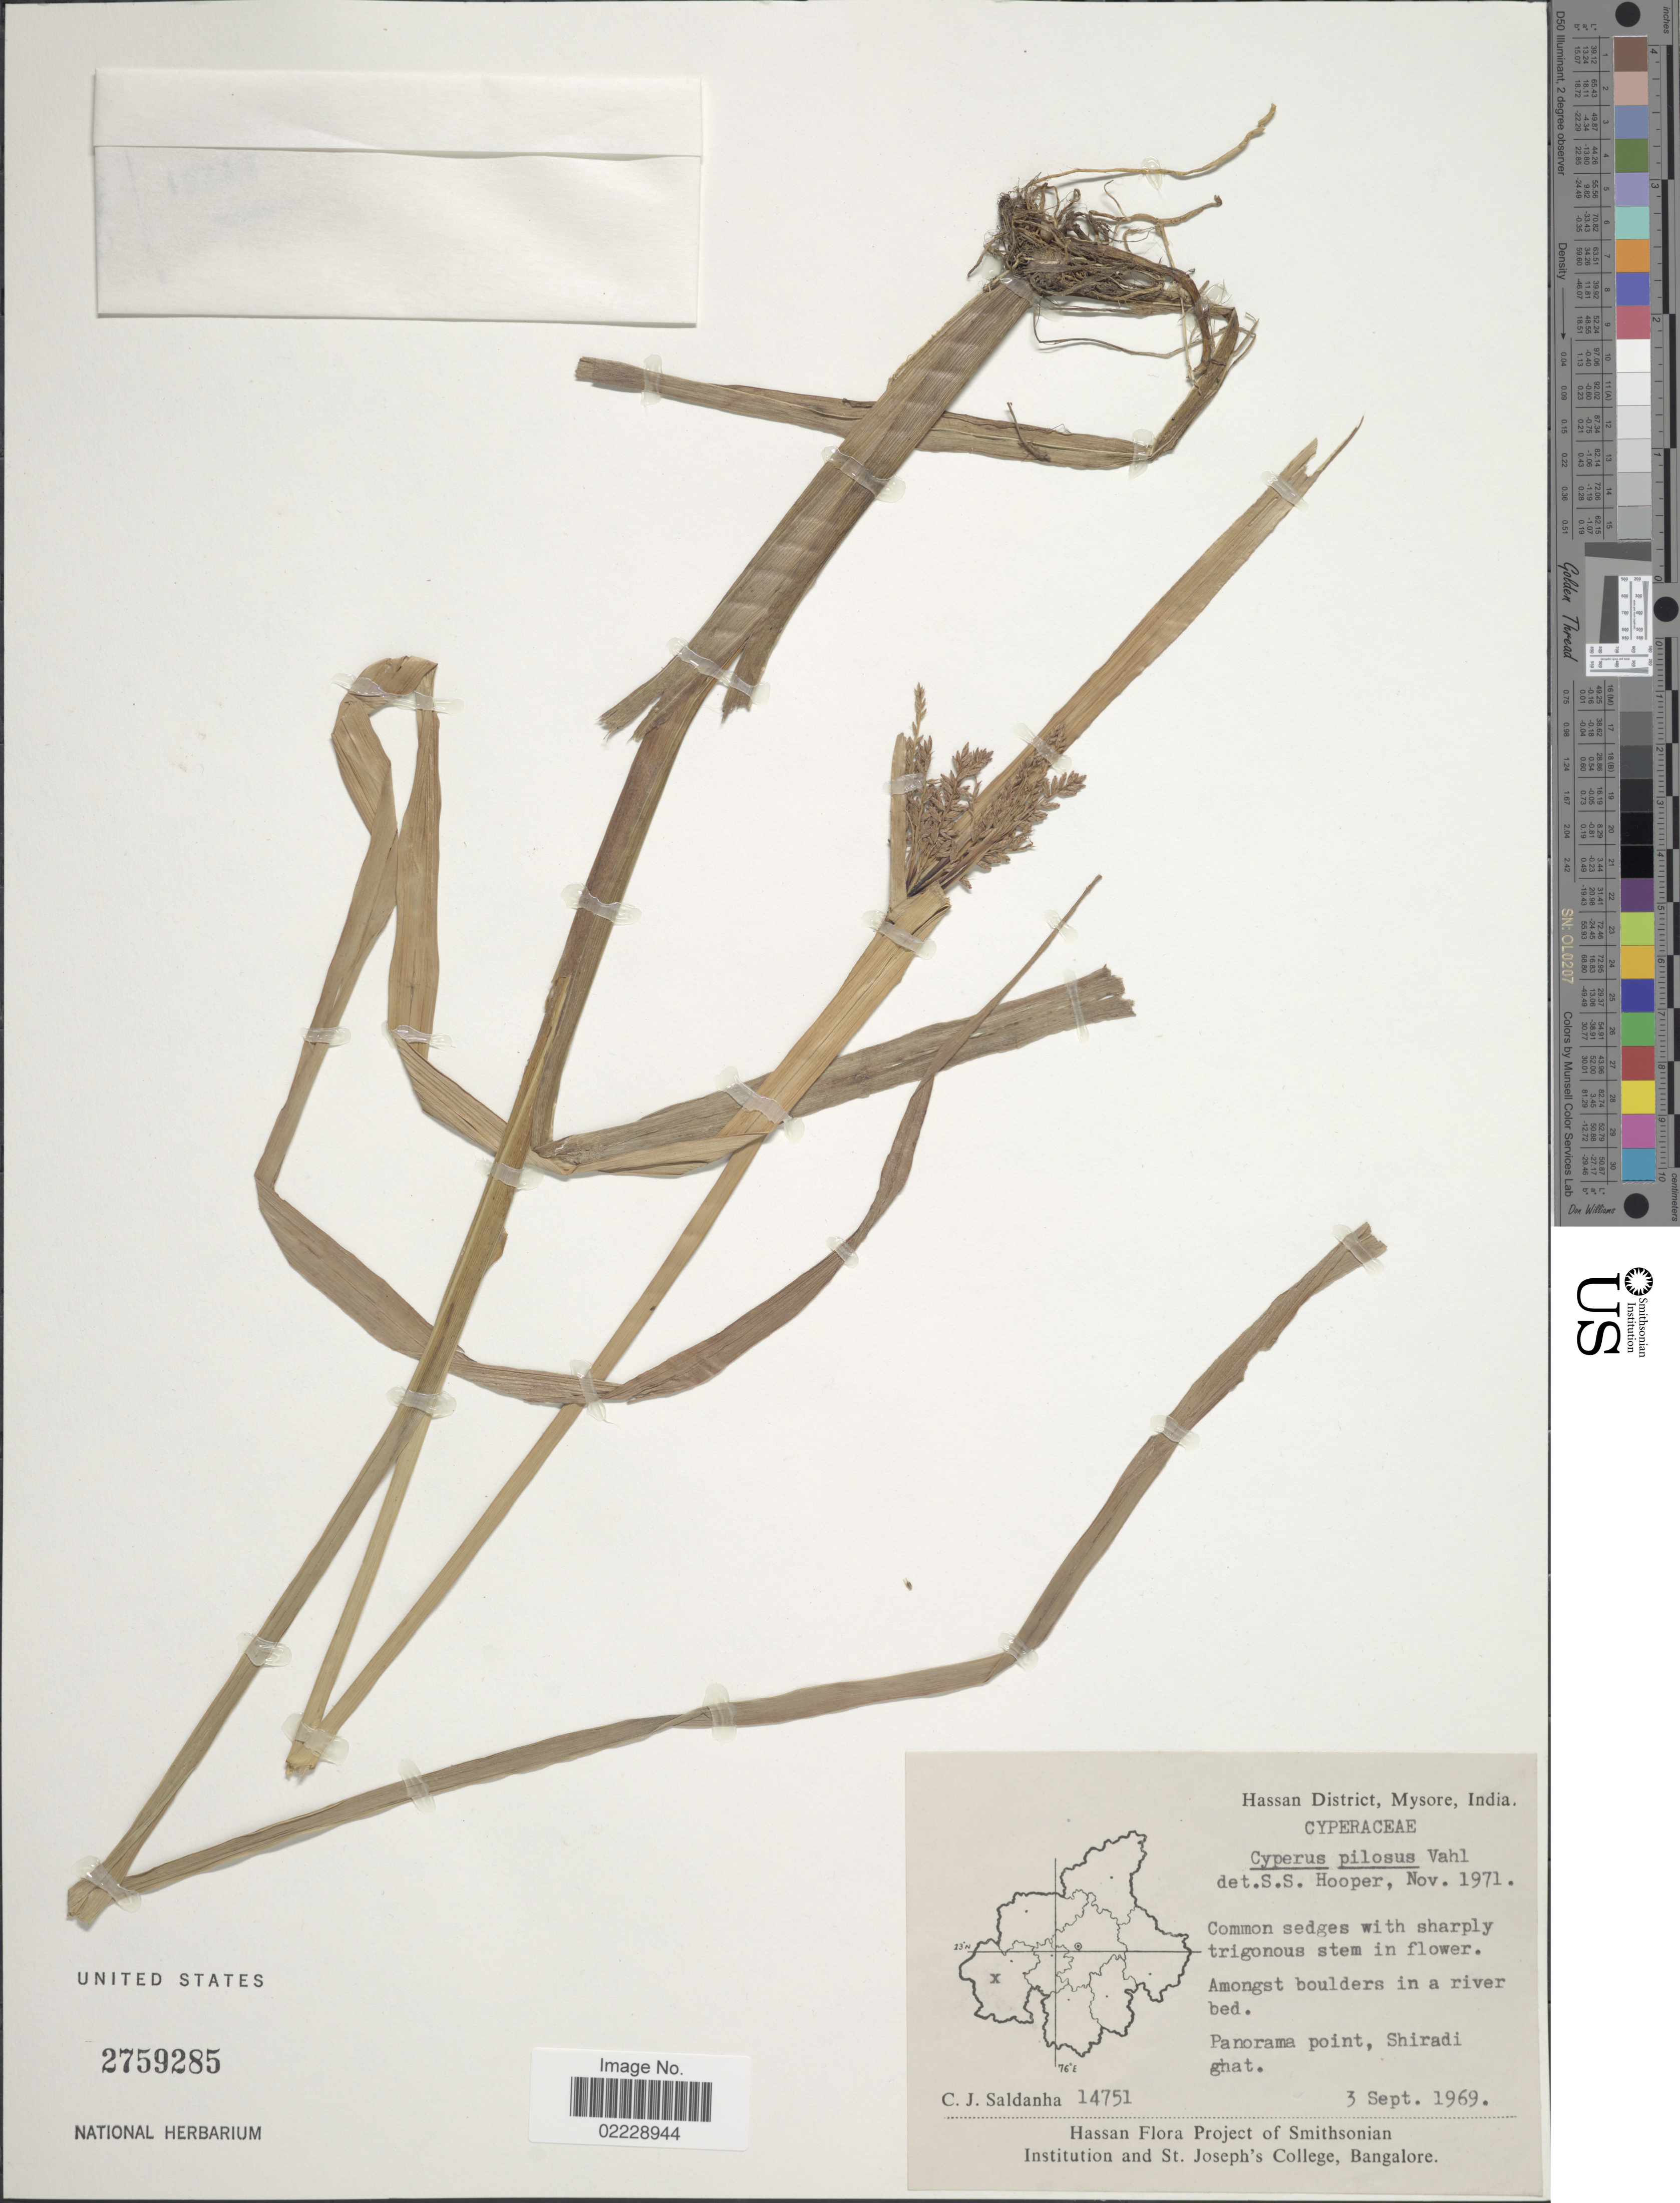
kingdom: Plantae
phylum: Tracheophyta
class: Liliopsida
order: Poales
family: Cyperaceae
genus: Cyperus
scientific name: Cyperus pilosus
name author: Vahl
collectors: C. J. Saldanha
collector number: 14751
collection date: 1969-09-03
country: India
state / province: Karnataka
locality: Hassan District, Mysore. Panorama point, Shiradi ghat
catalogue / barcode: US 2759285